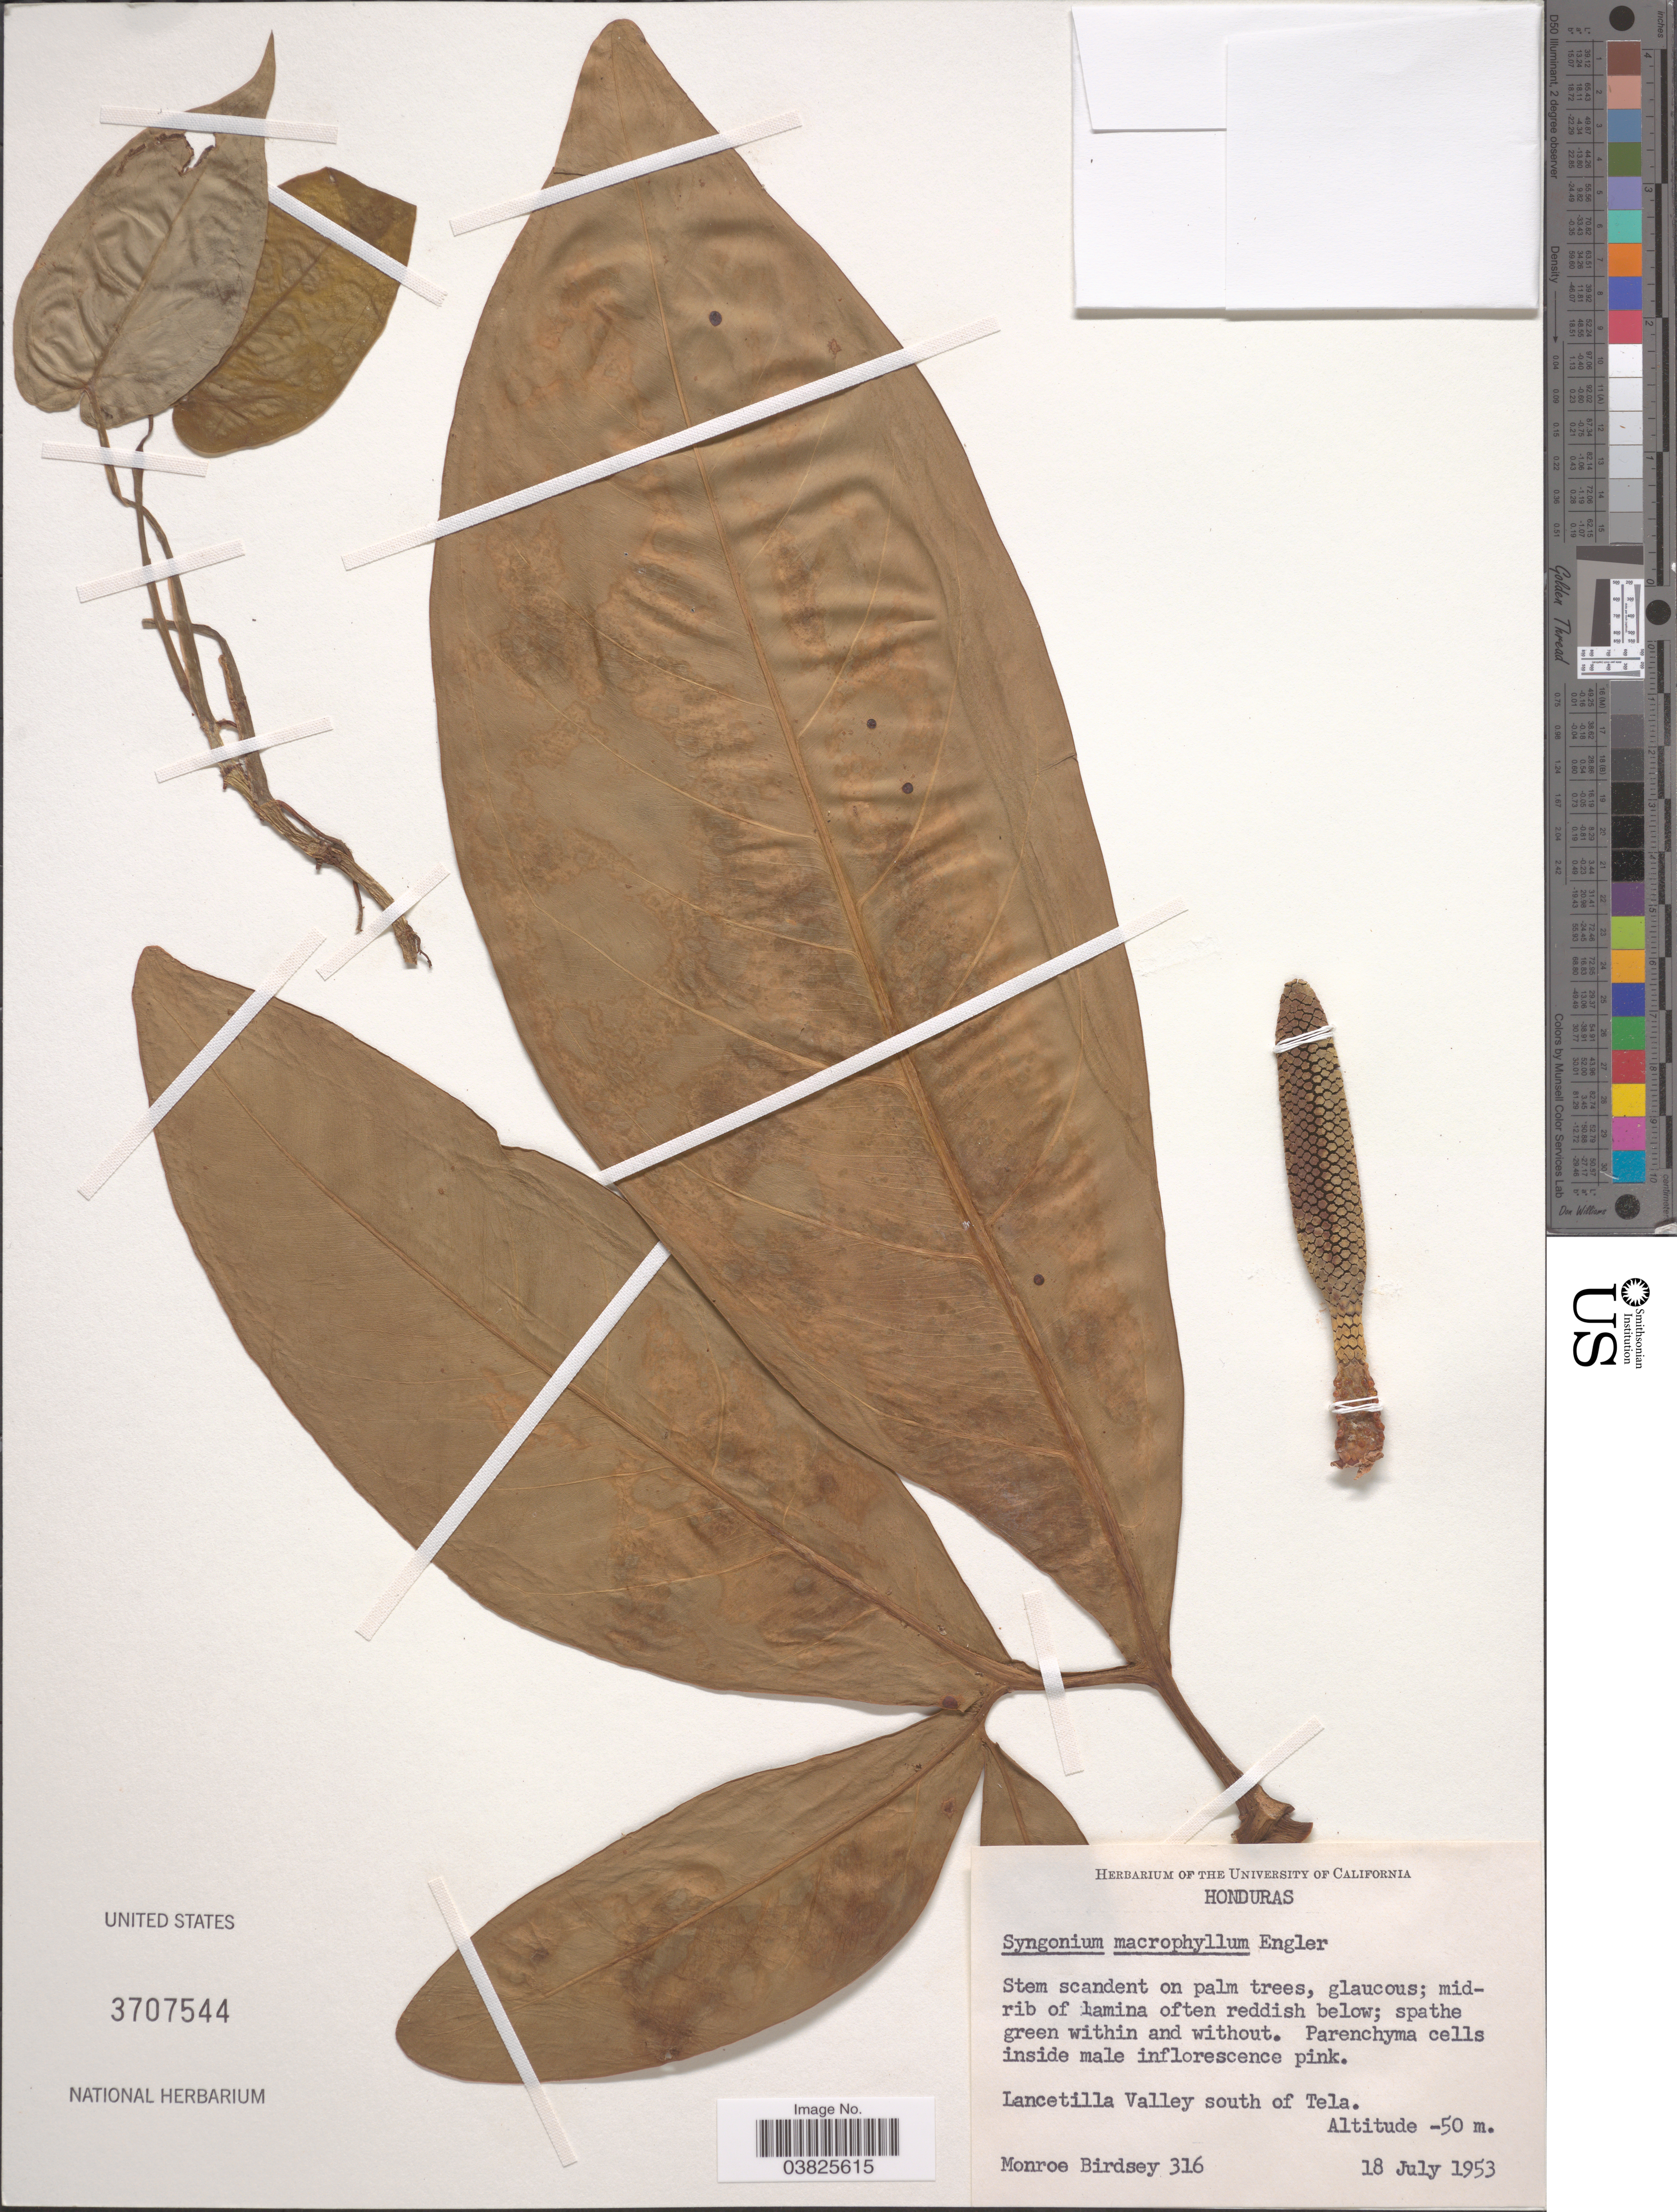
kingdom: Plantae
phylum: Tracheophyta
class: Liliopsida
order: Alismatales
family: Araceae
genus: Syngonium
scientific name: Syngonium macrophyllum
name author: Engl.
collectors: M. Birdsey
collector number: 316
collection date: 1953-07-18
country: Honduras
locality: Lancetilla Valley south of Tela.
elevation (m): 50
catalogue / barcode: US 3707544